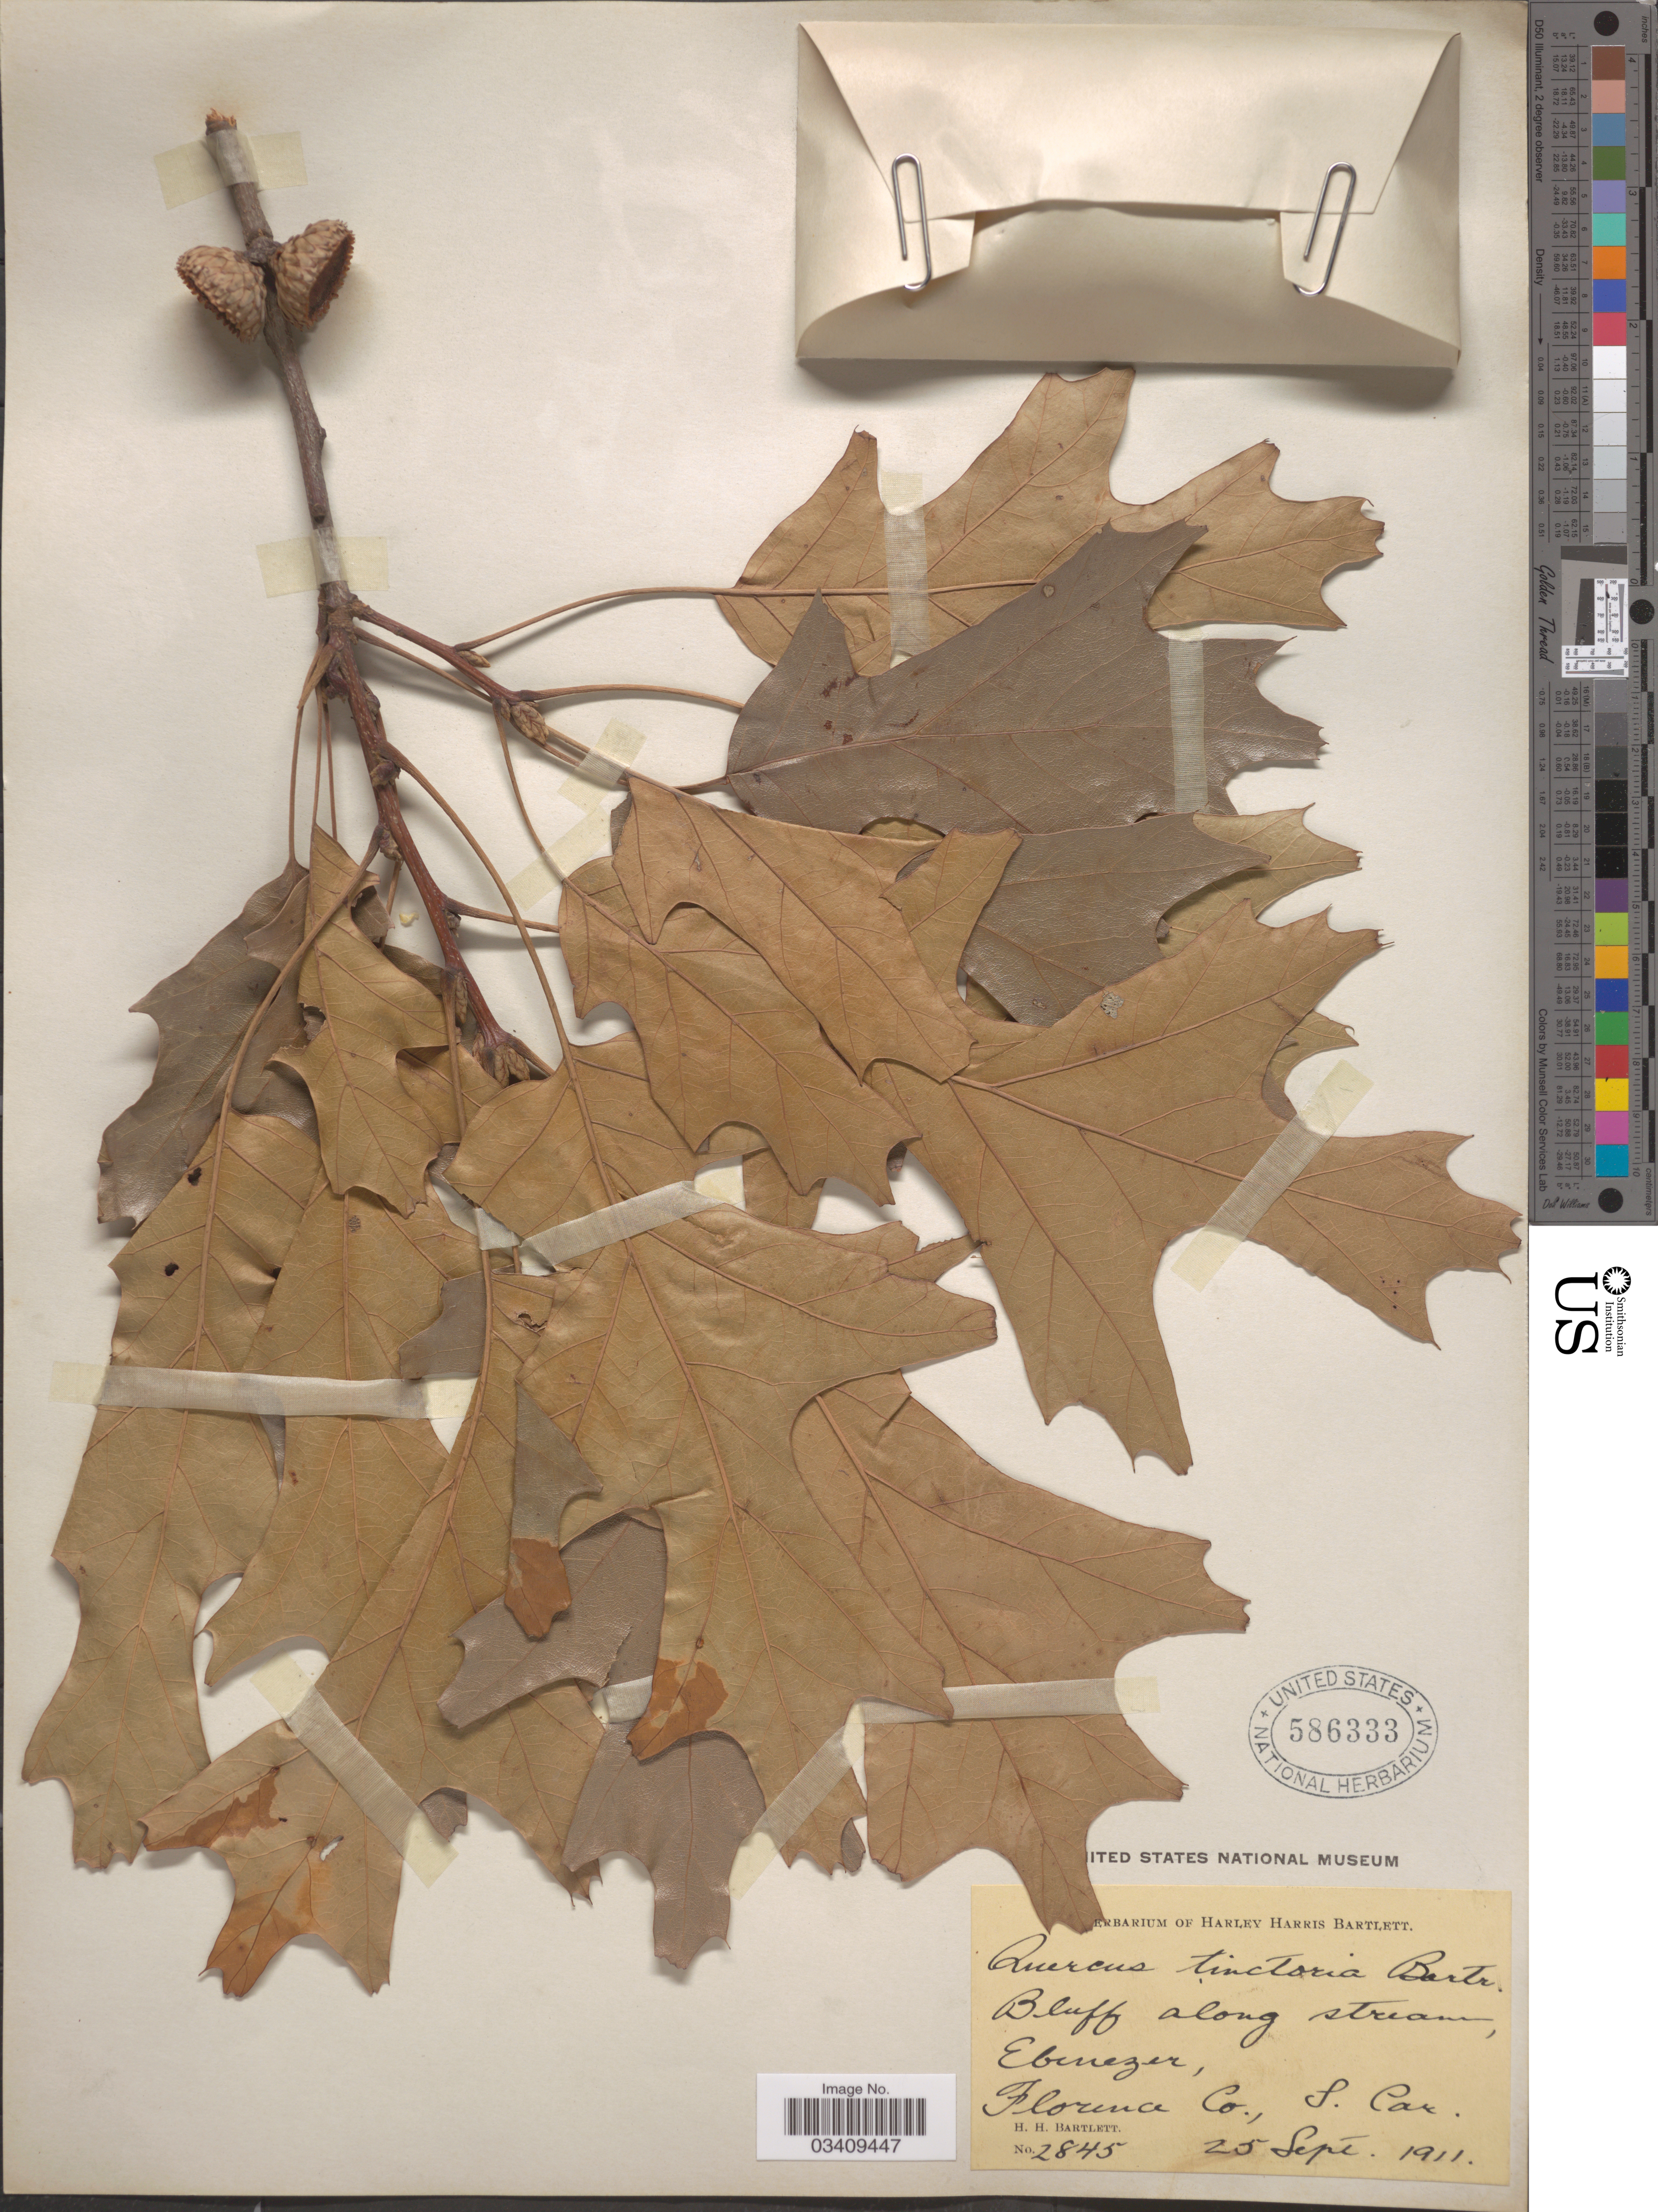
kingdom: Plantae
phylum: Tracheophyta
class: Magnoliopsida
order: Fagales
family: Fagaceae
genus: Quercus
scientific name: Quercus velutina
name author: Lam.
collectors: H. H. Bartlett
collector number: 2845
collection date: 1911-09-25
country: United States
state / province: South Carolina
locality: Bluff along stream, Ebenezer, Florence Co.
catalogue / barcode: US 586333